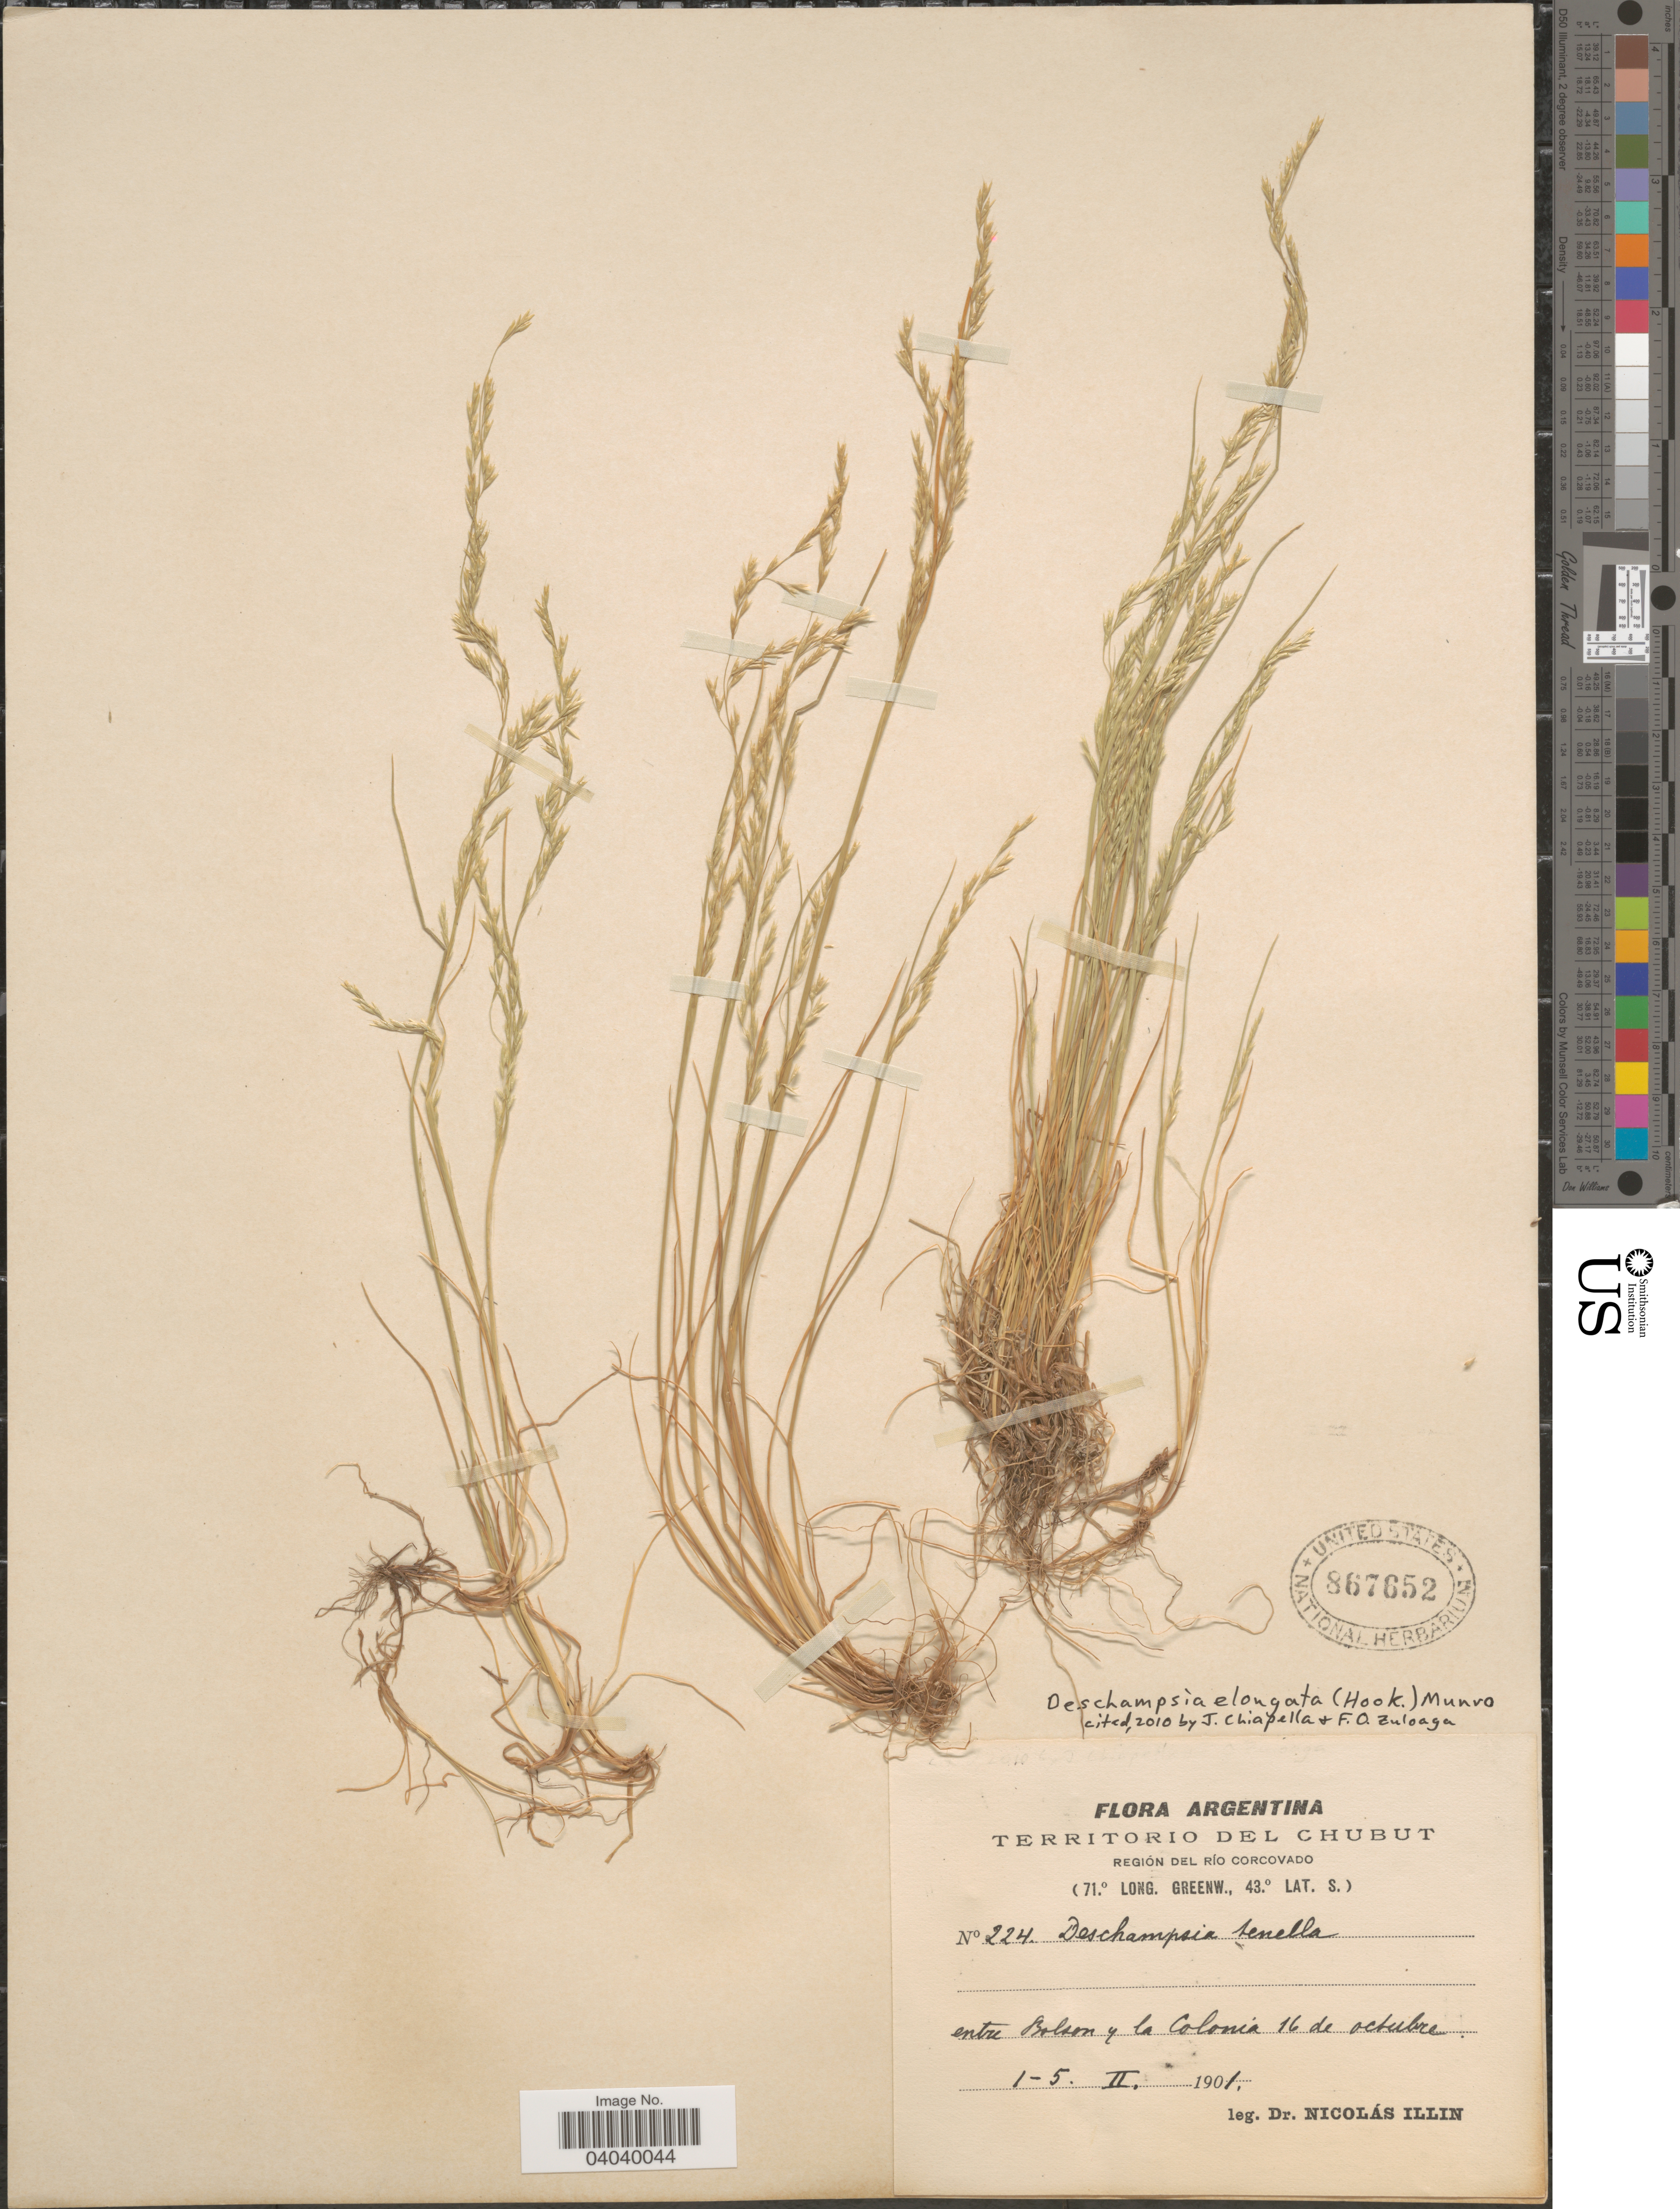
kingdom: Plantae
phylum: Tracheophyta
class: Liliopsida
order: Poales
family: Poaceae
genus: Deschampsia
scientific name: Deschampsia elongata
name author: (Hook.) Munro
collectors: N. Illin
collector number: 224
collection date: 1901-02-01/1901-02-15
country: Argentina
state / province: Chubut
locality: Región del Río Corcovado. Entre Balson y la Colonia 16 de octubre.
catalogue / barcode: US 867652